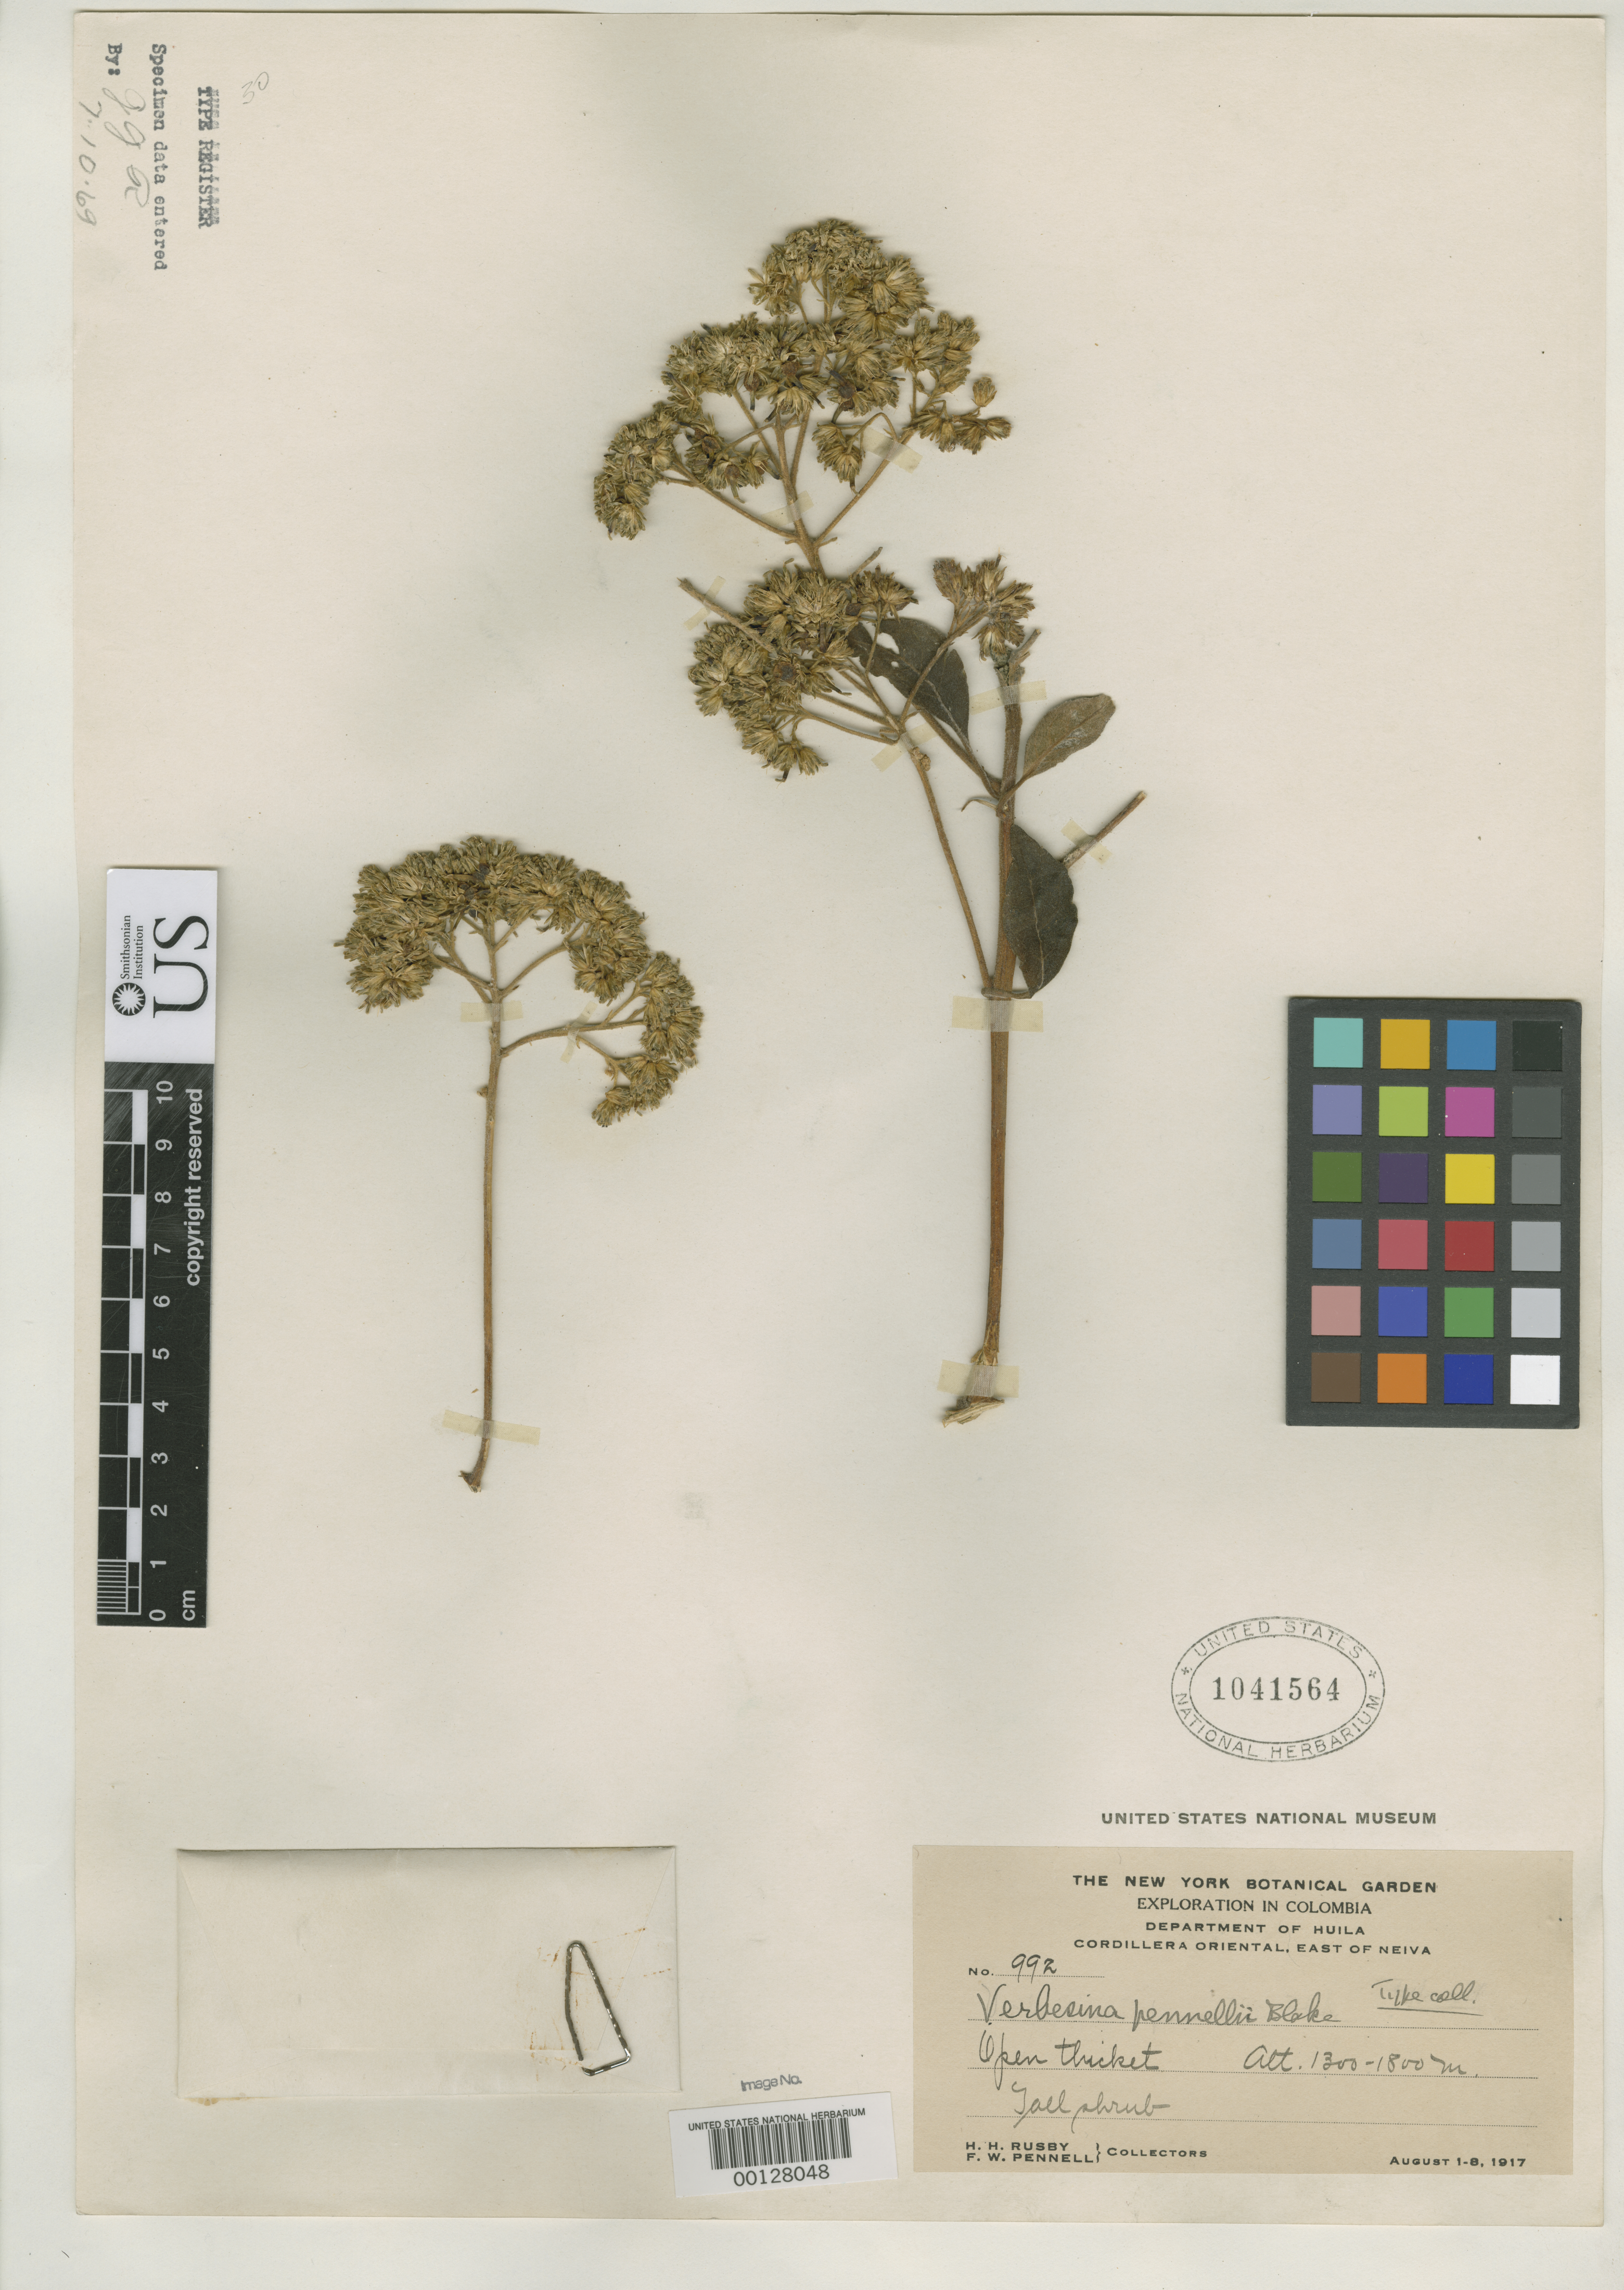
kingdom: Plantae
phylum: Tracheophyta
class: Magnoliopsida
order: Asterales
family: Asteraceae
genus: Verbesina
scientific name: Verbesina pennellii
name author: S.F. Blake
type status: Isotype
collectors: H. H. Rusby & F. W. Pennell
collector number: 992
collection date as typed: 01 Aug 1917 to 08 Aug 1917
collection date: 1917-08-01/1917-08-08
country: Colombia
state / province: Huila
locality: Cordillera Oriental, E of Neiva.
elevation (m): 1300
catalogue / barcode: US 1041564